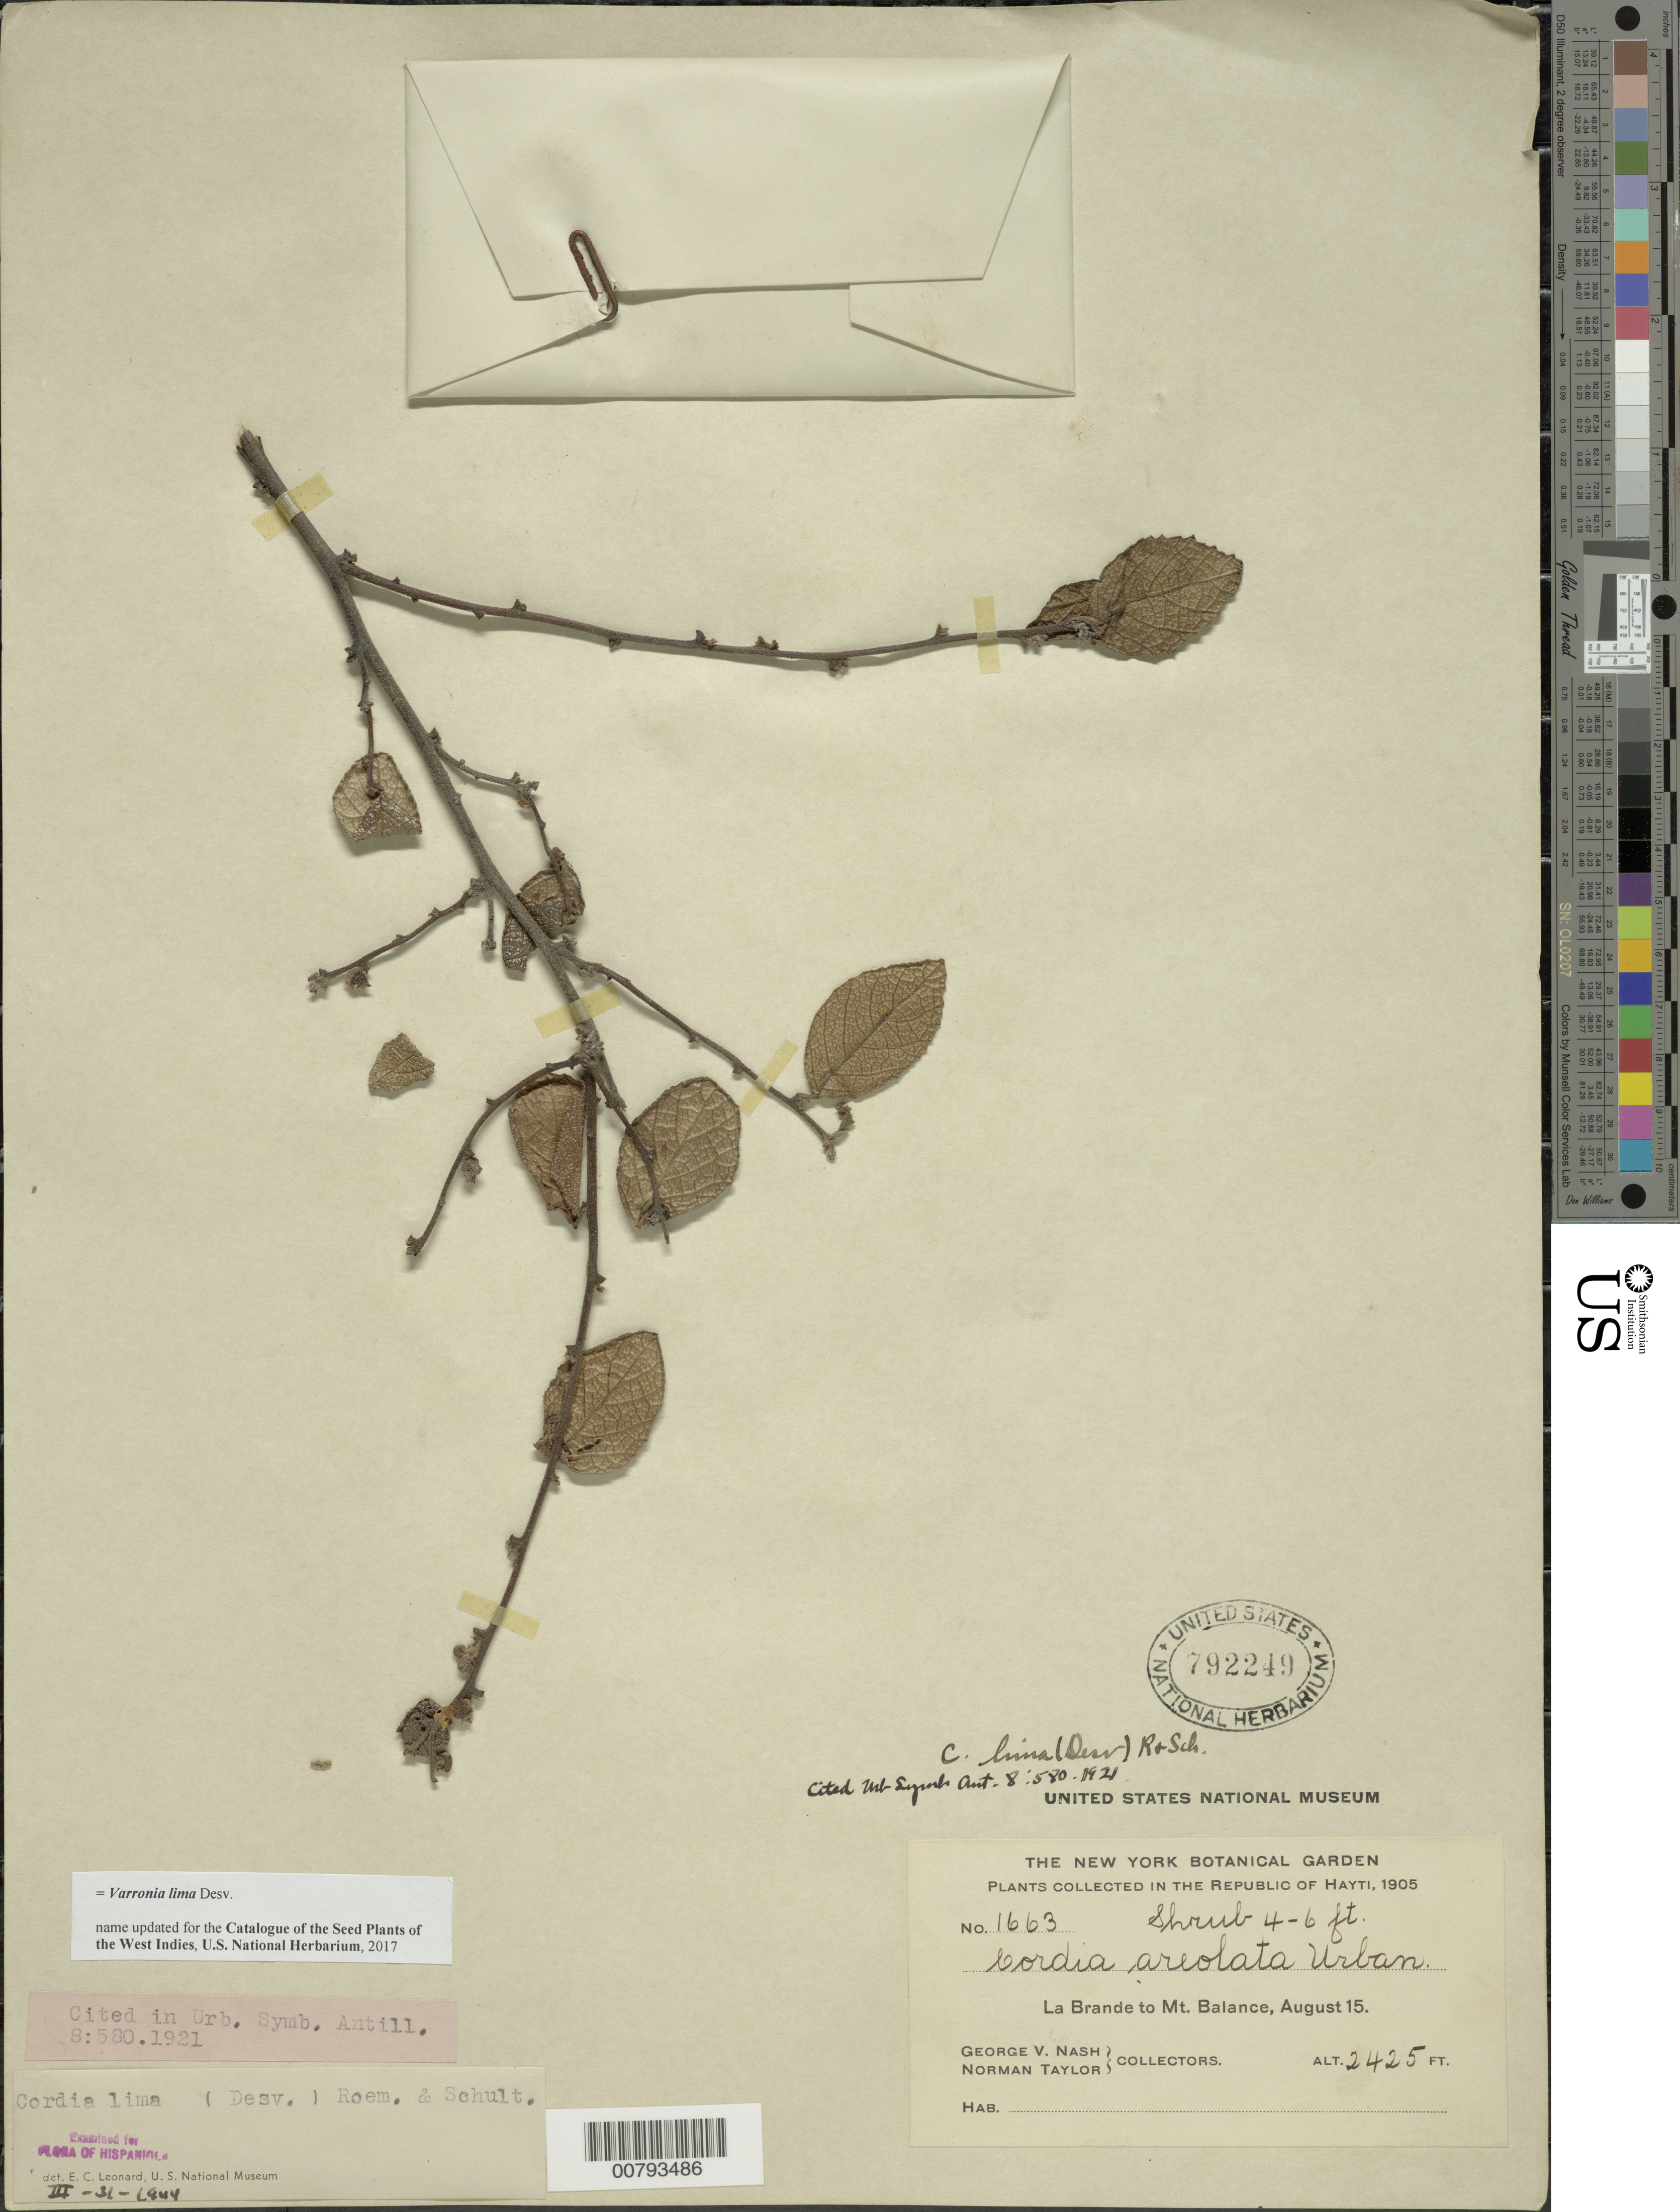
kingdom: Plantae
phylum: Tracheophyta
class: Magnoliopsida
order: Boraginales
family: Cordiaceae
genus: Varronia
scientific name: Varronia lima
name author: Desv.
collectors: G. V. Nash & N. Taylor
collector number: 1663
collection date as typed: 15 Aug 1905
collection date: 1905-08-15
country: Haiti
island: Hispaniola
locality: La Brande to Mt. Balance.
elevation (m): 739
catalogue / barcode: US 792249